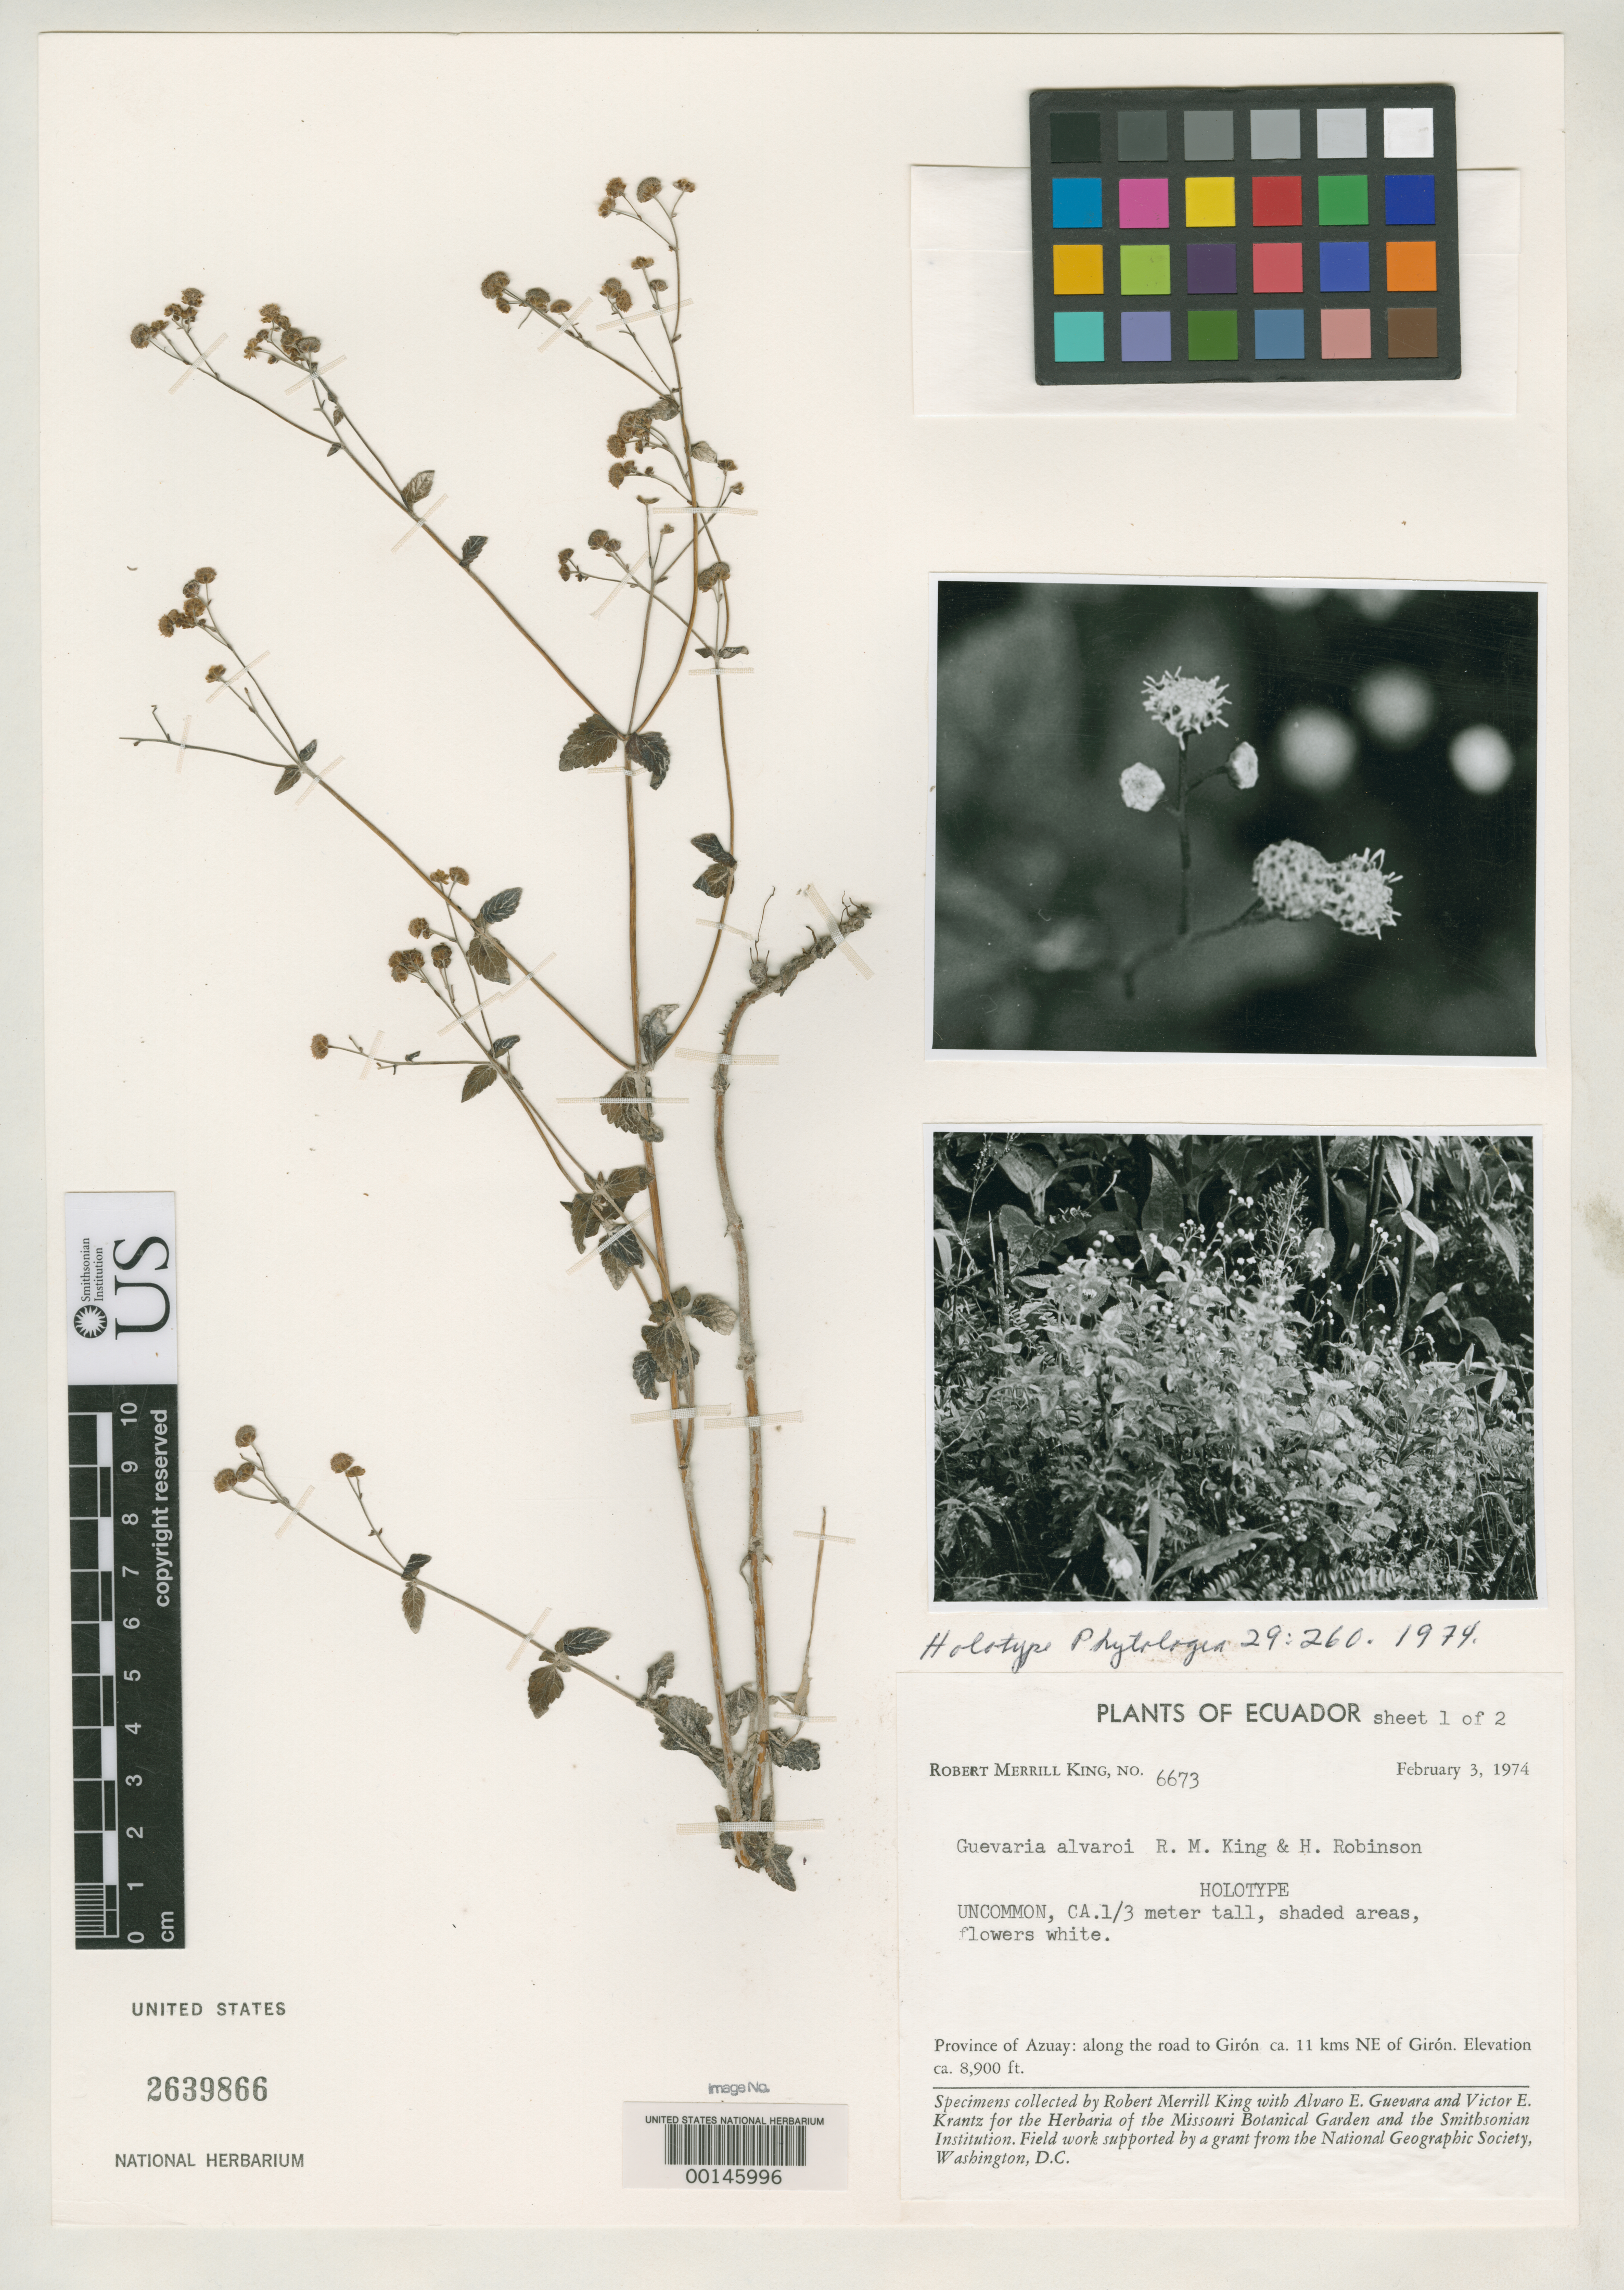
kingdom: Plantae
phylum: Tracheophyta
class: Magnoliopsida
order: Asterales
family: Asteraceae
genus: Guevaria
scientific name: Guevaria alvaroi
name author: R.M. King & H. Rob.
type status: Holotype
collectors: R. M. King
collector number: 6673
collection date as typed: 03 Feb 1974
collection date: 1974-02-03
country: Ecuador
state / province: Azuay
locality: Road to Giron, 10 km. NE of Giron.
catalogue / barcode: US 2639866